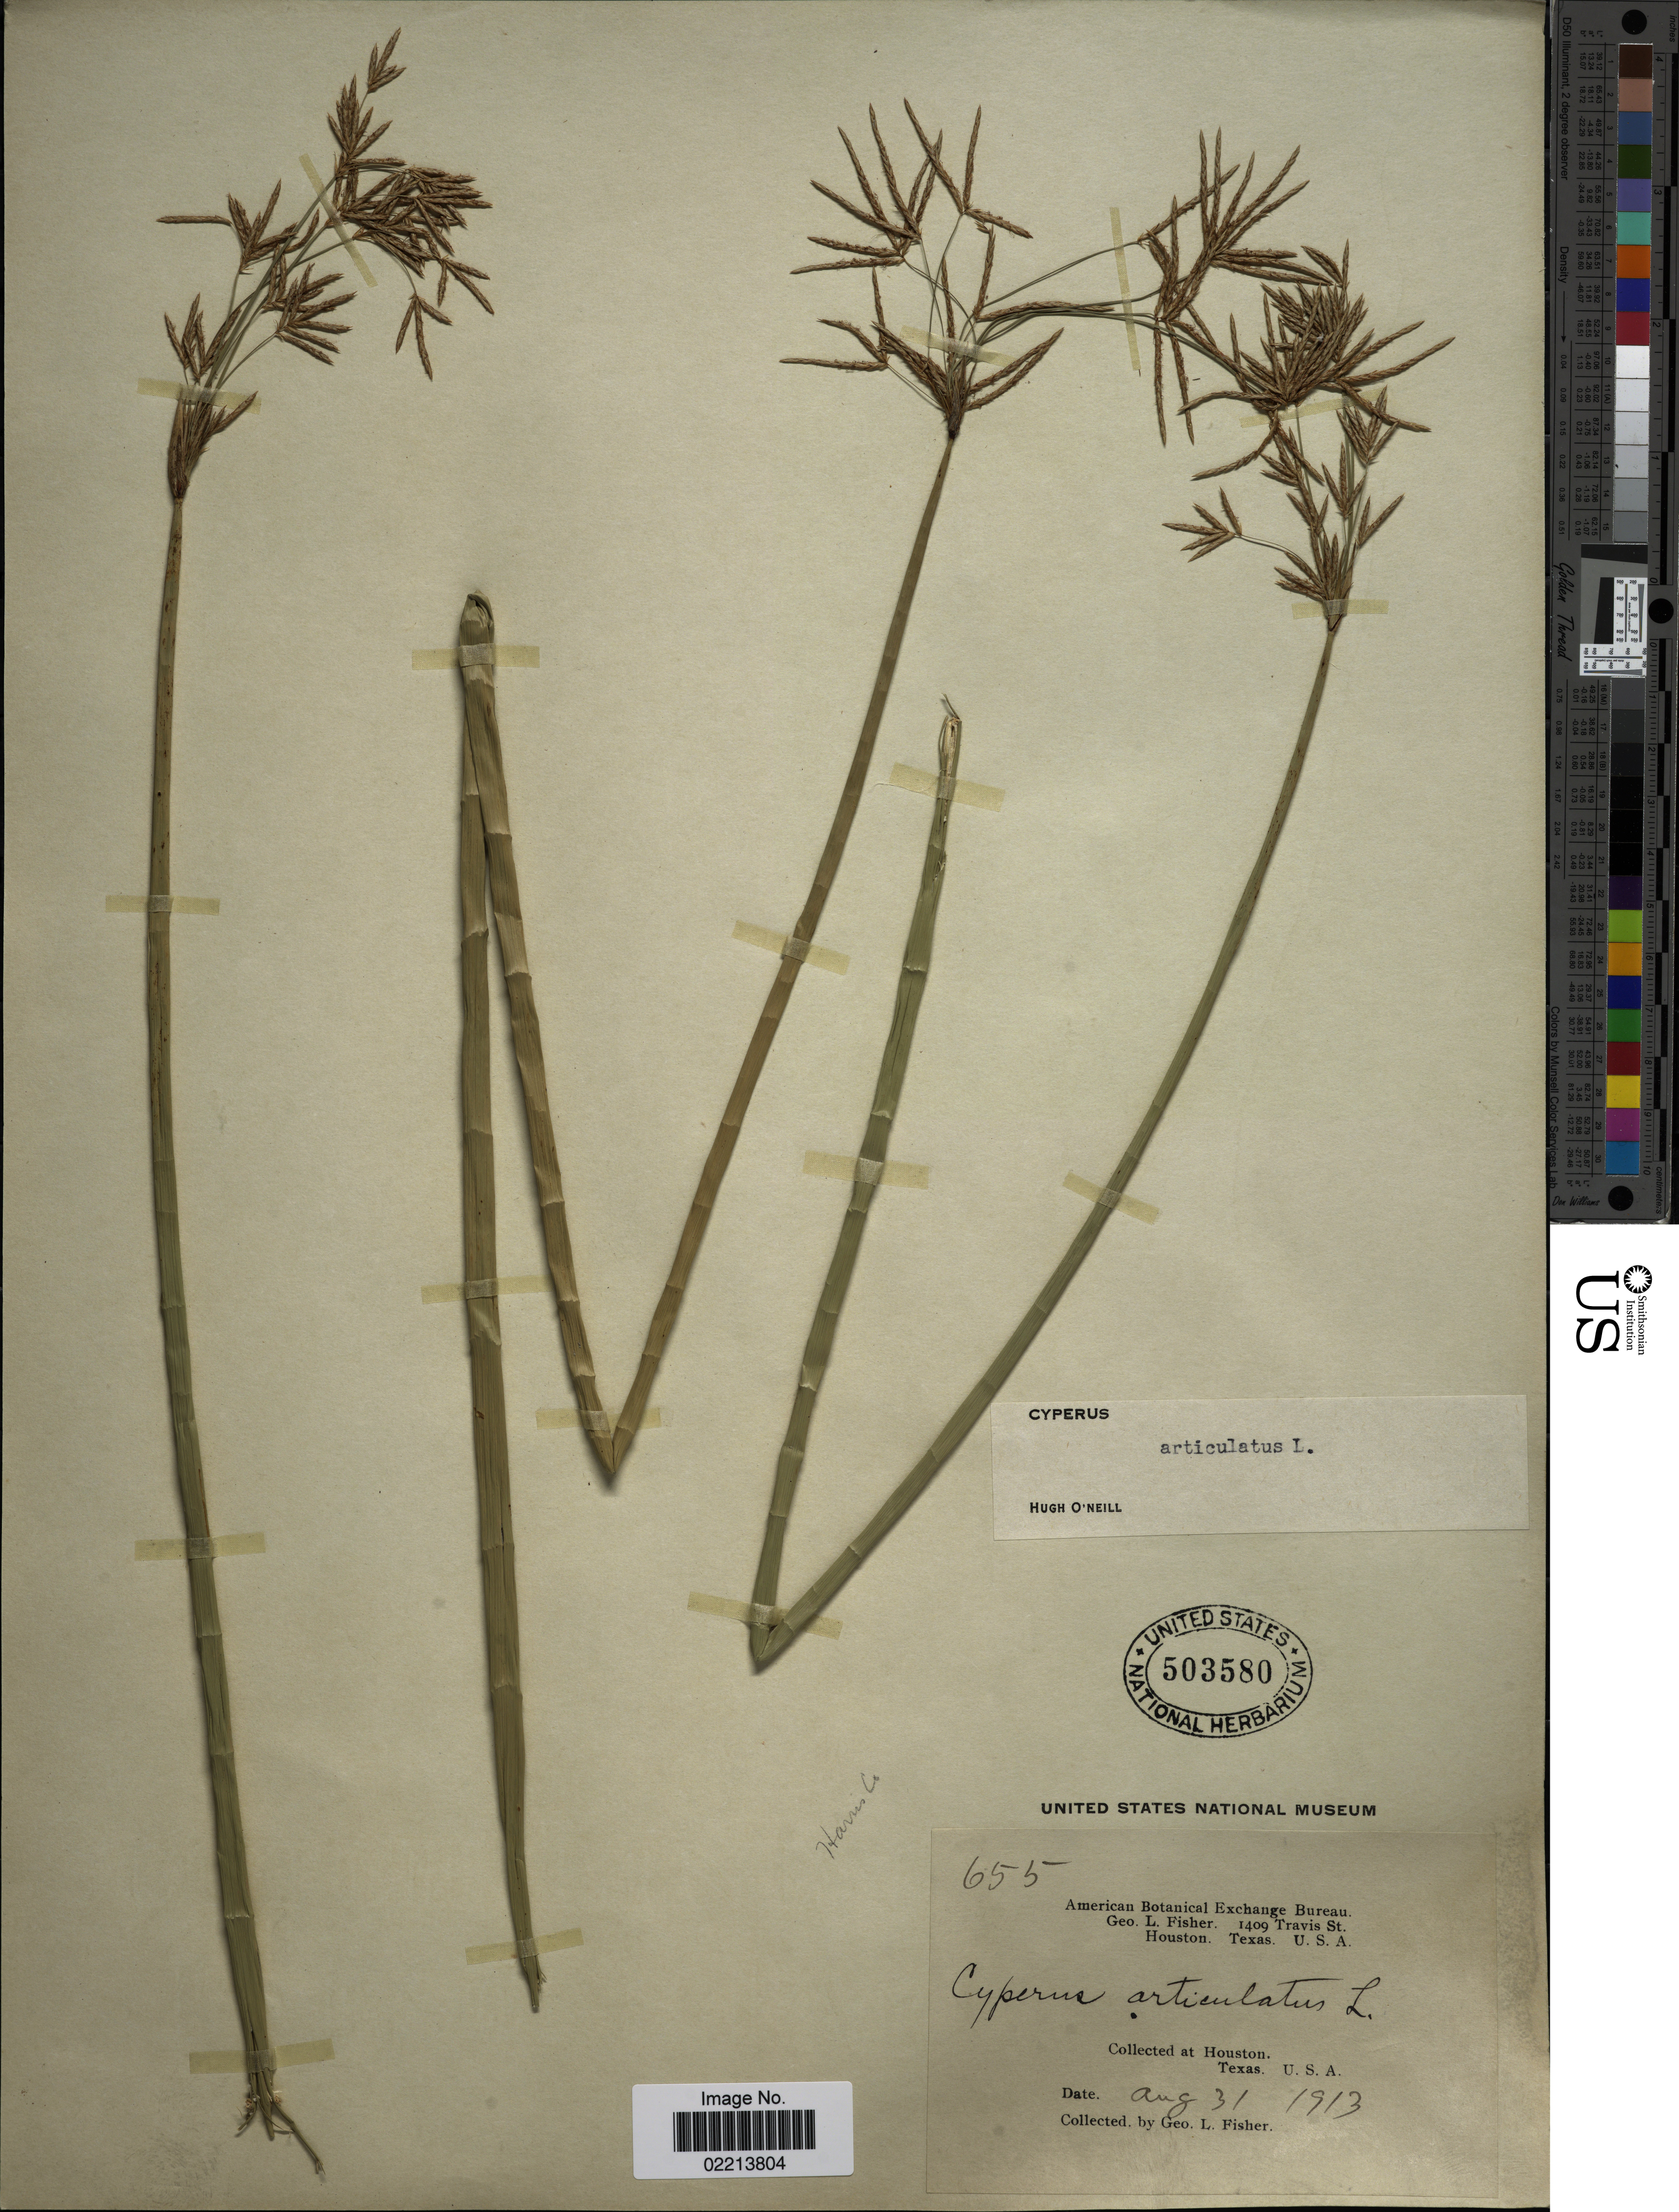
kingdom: Plantae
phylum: Tracheophyta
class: Liliopsida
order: Poales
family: Cyperaceae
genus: Cyperus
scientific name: Cyperus articulatus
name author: L.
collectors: G. L. Fisher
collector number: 655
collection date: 1913-08-31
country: United States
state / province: Texas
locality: Houston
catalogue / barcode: US 503580